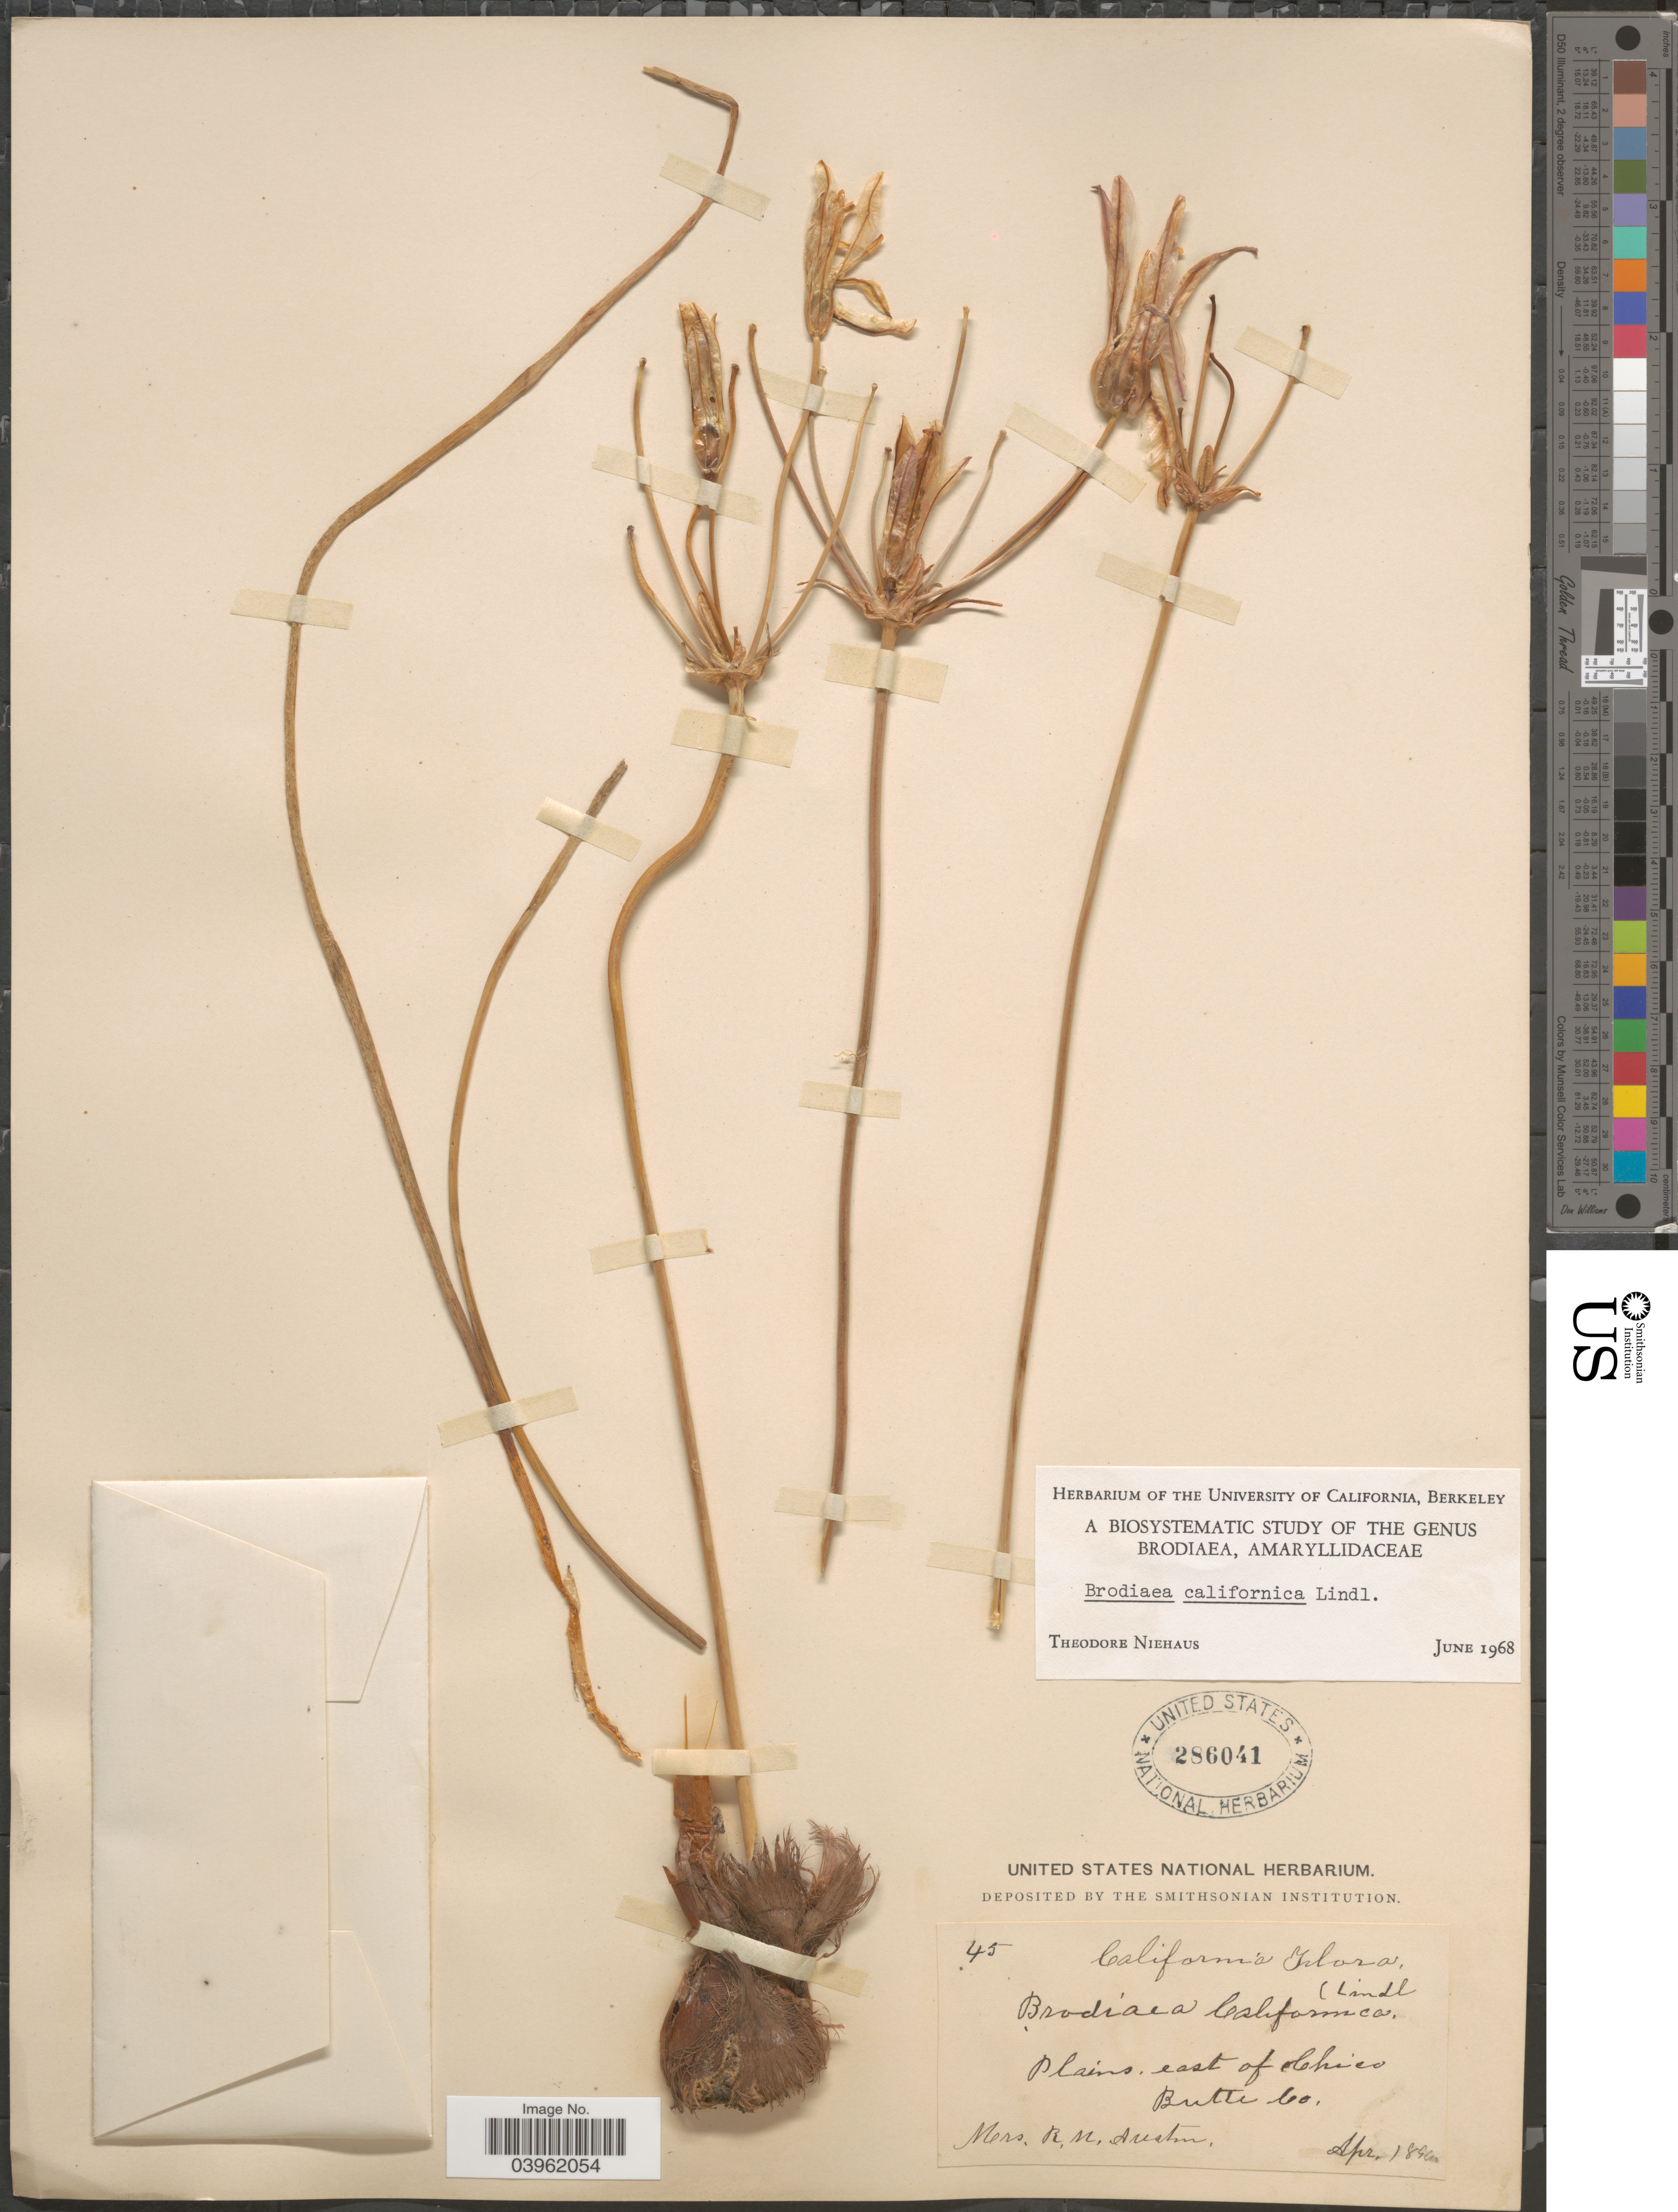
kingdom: Plantae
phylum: Tracheophyta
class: Liliopsida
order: Asparagales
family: Asparagaceae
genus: Brodiaea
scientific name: Brodiaea californica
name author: Lindl. ex Lem.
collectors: R. Austin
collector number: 45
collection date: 1896-04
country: United States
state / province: California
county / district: Butte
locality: Plains, east of Chico. Butte Co.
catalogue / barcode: US 286041